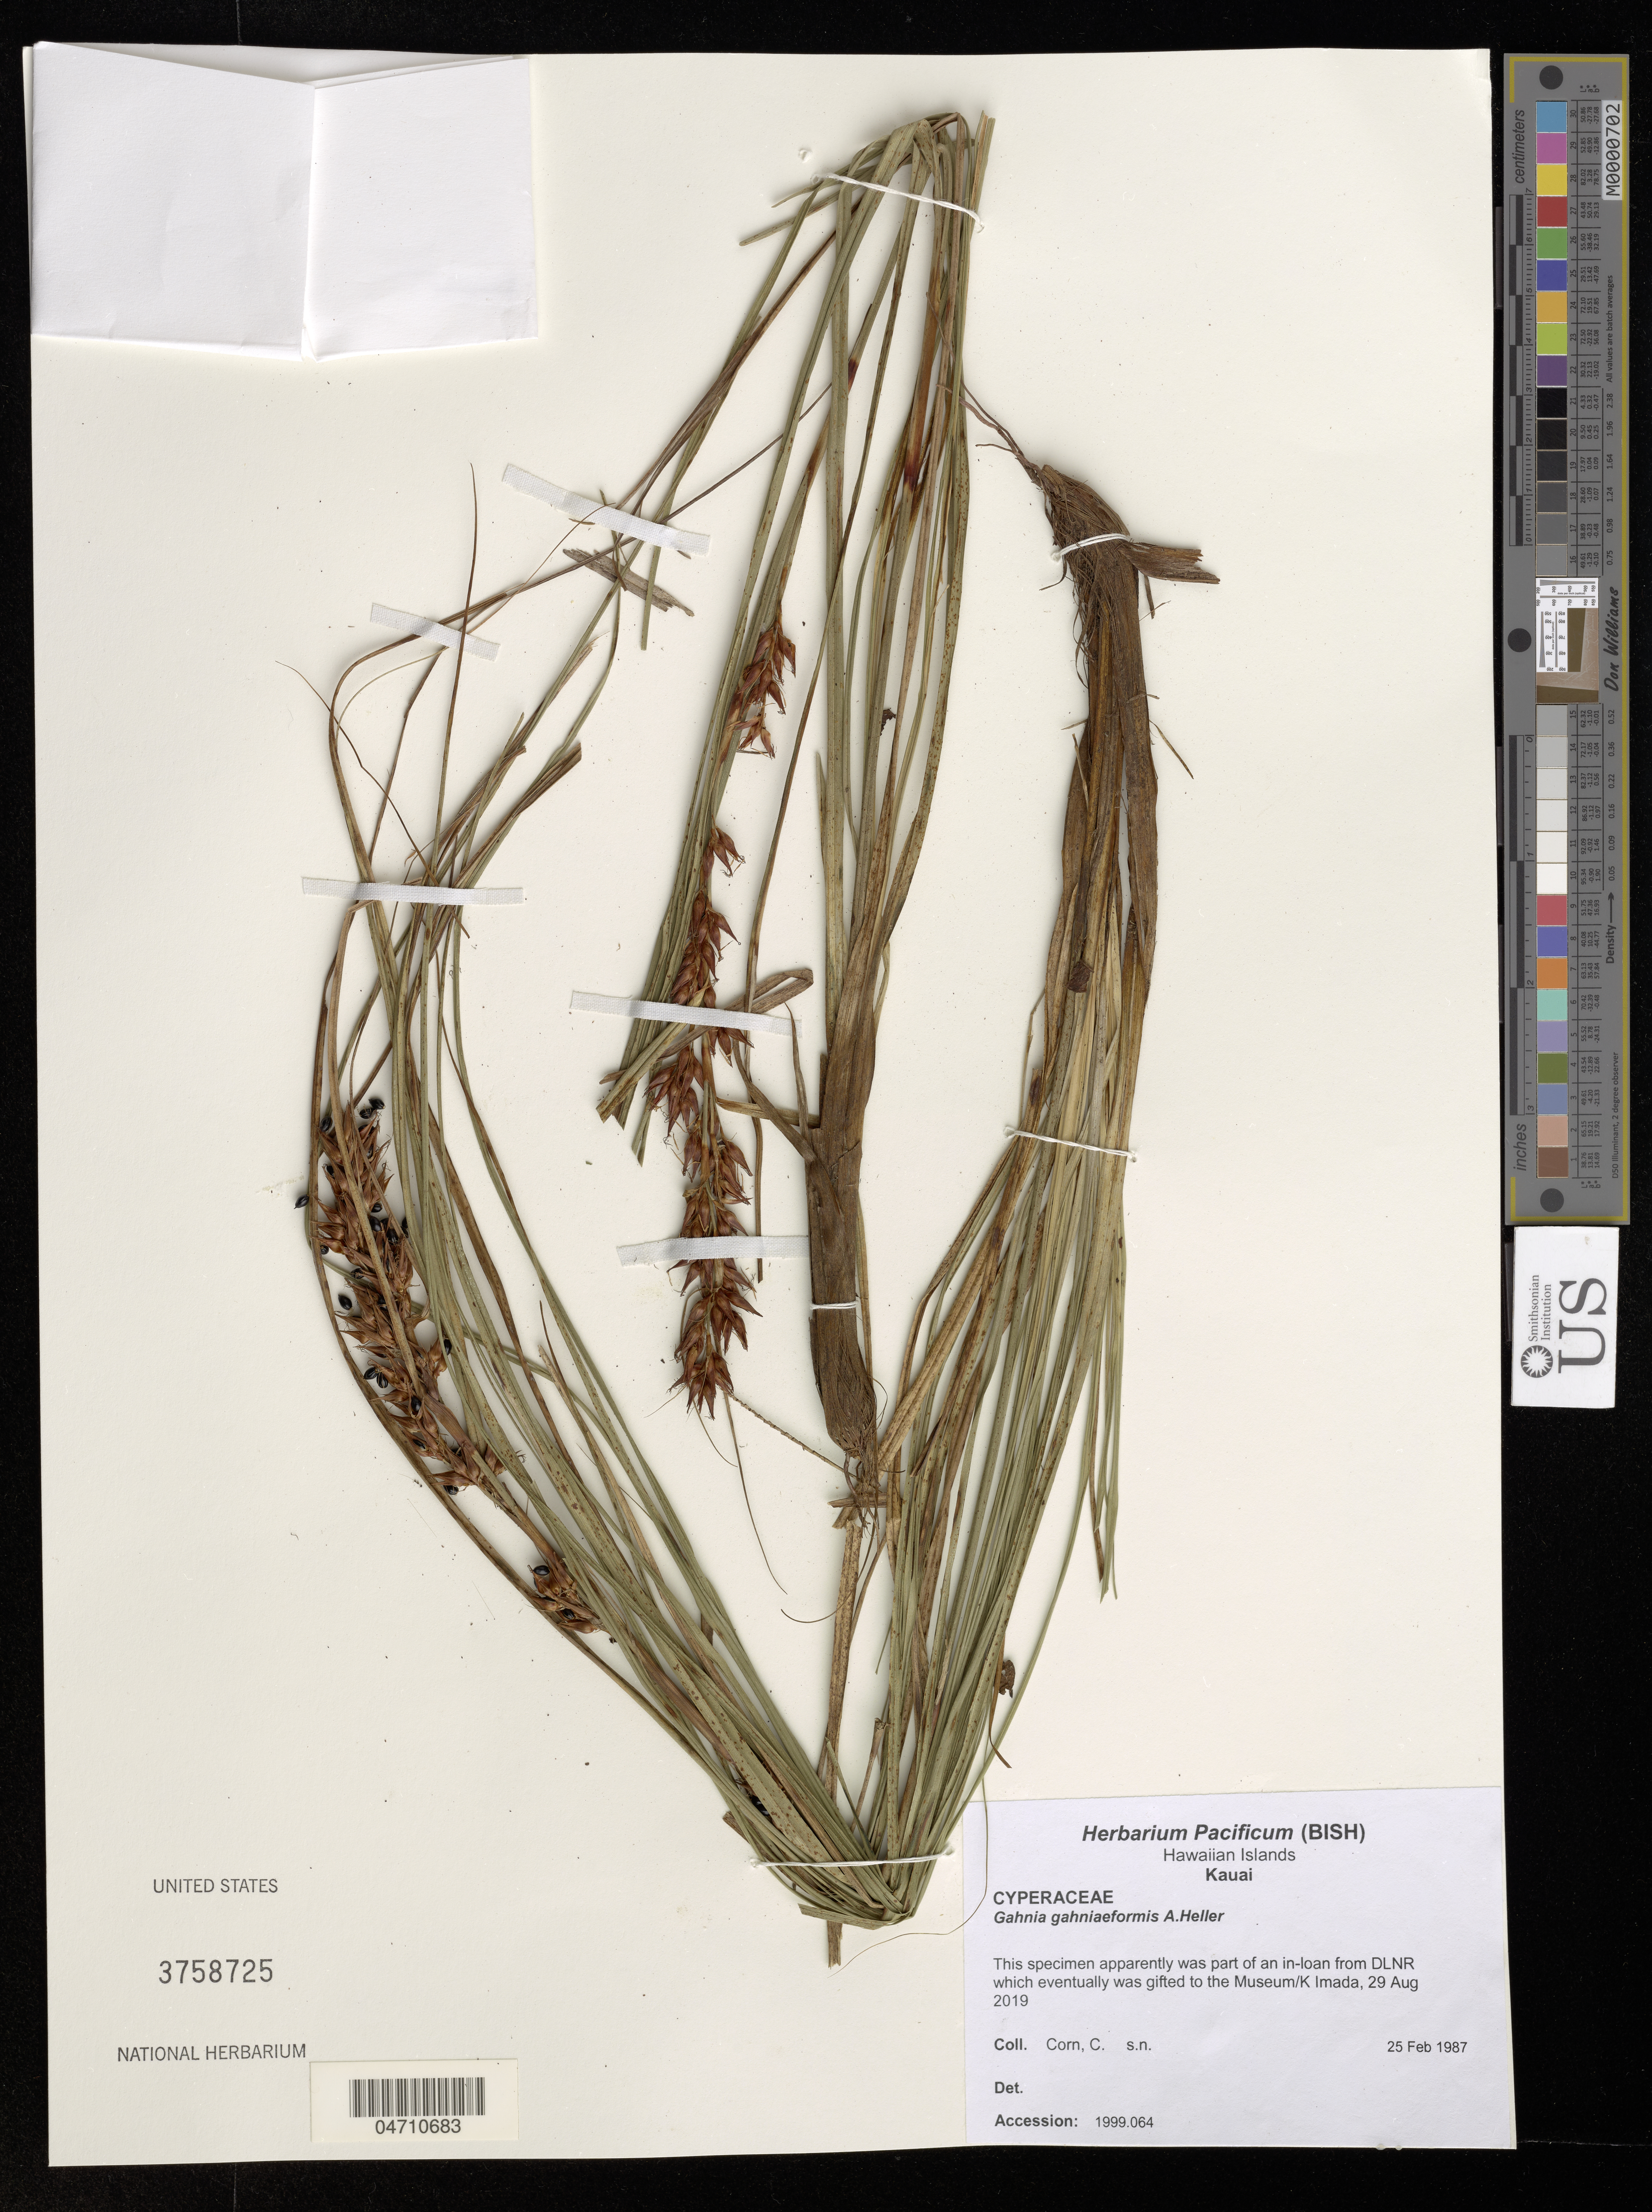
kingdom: Plantae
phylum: Tracheophyta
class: Liliopsida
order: Poales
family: Cyperaceae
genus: Morelotia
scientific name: Morelotia gahniiformis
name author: Gaudich.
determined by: Wagner, W. L., (BOT), Smithsonian Institution - National Museum of Natural History (UNITED STATES)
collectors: C. Corn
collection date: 1987-02-25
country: United States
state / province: Hawaii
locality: Hawaiian Islands. Kauai.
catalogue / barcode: US 3758725